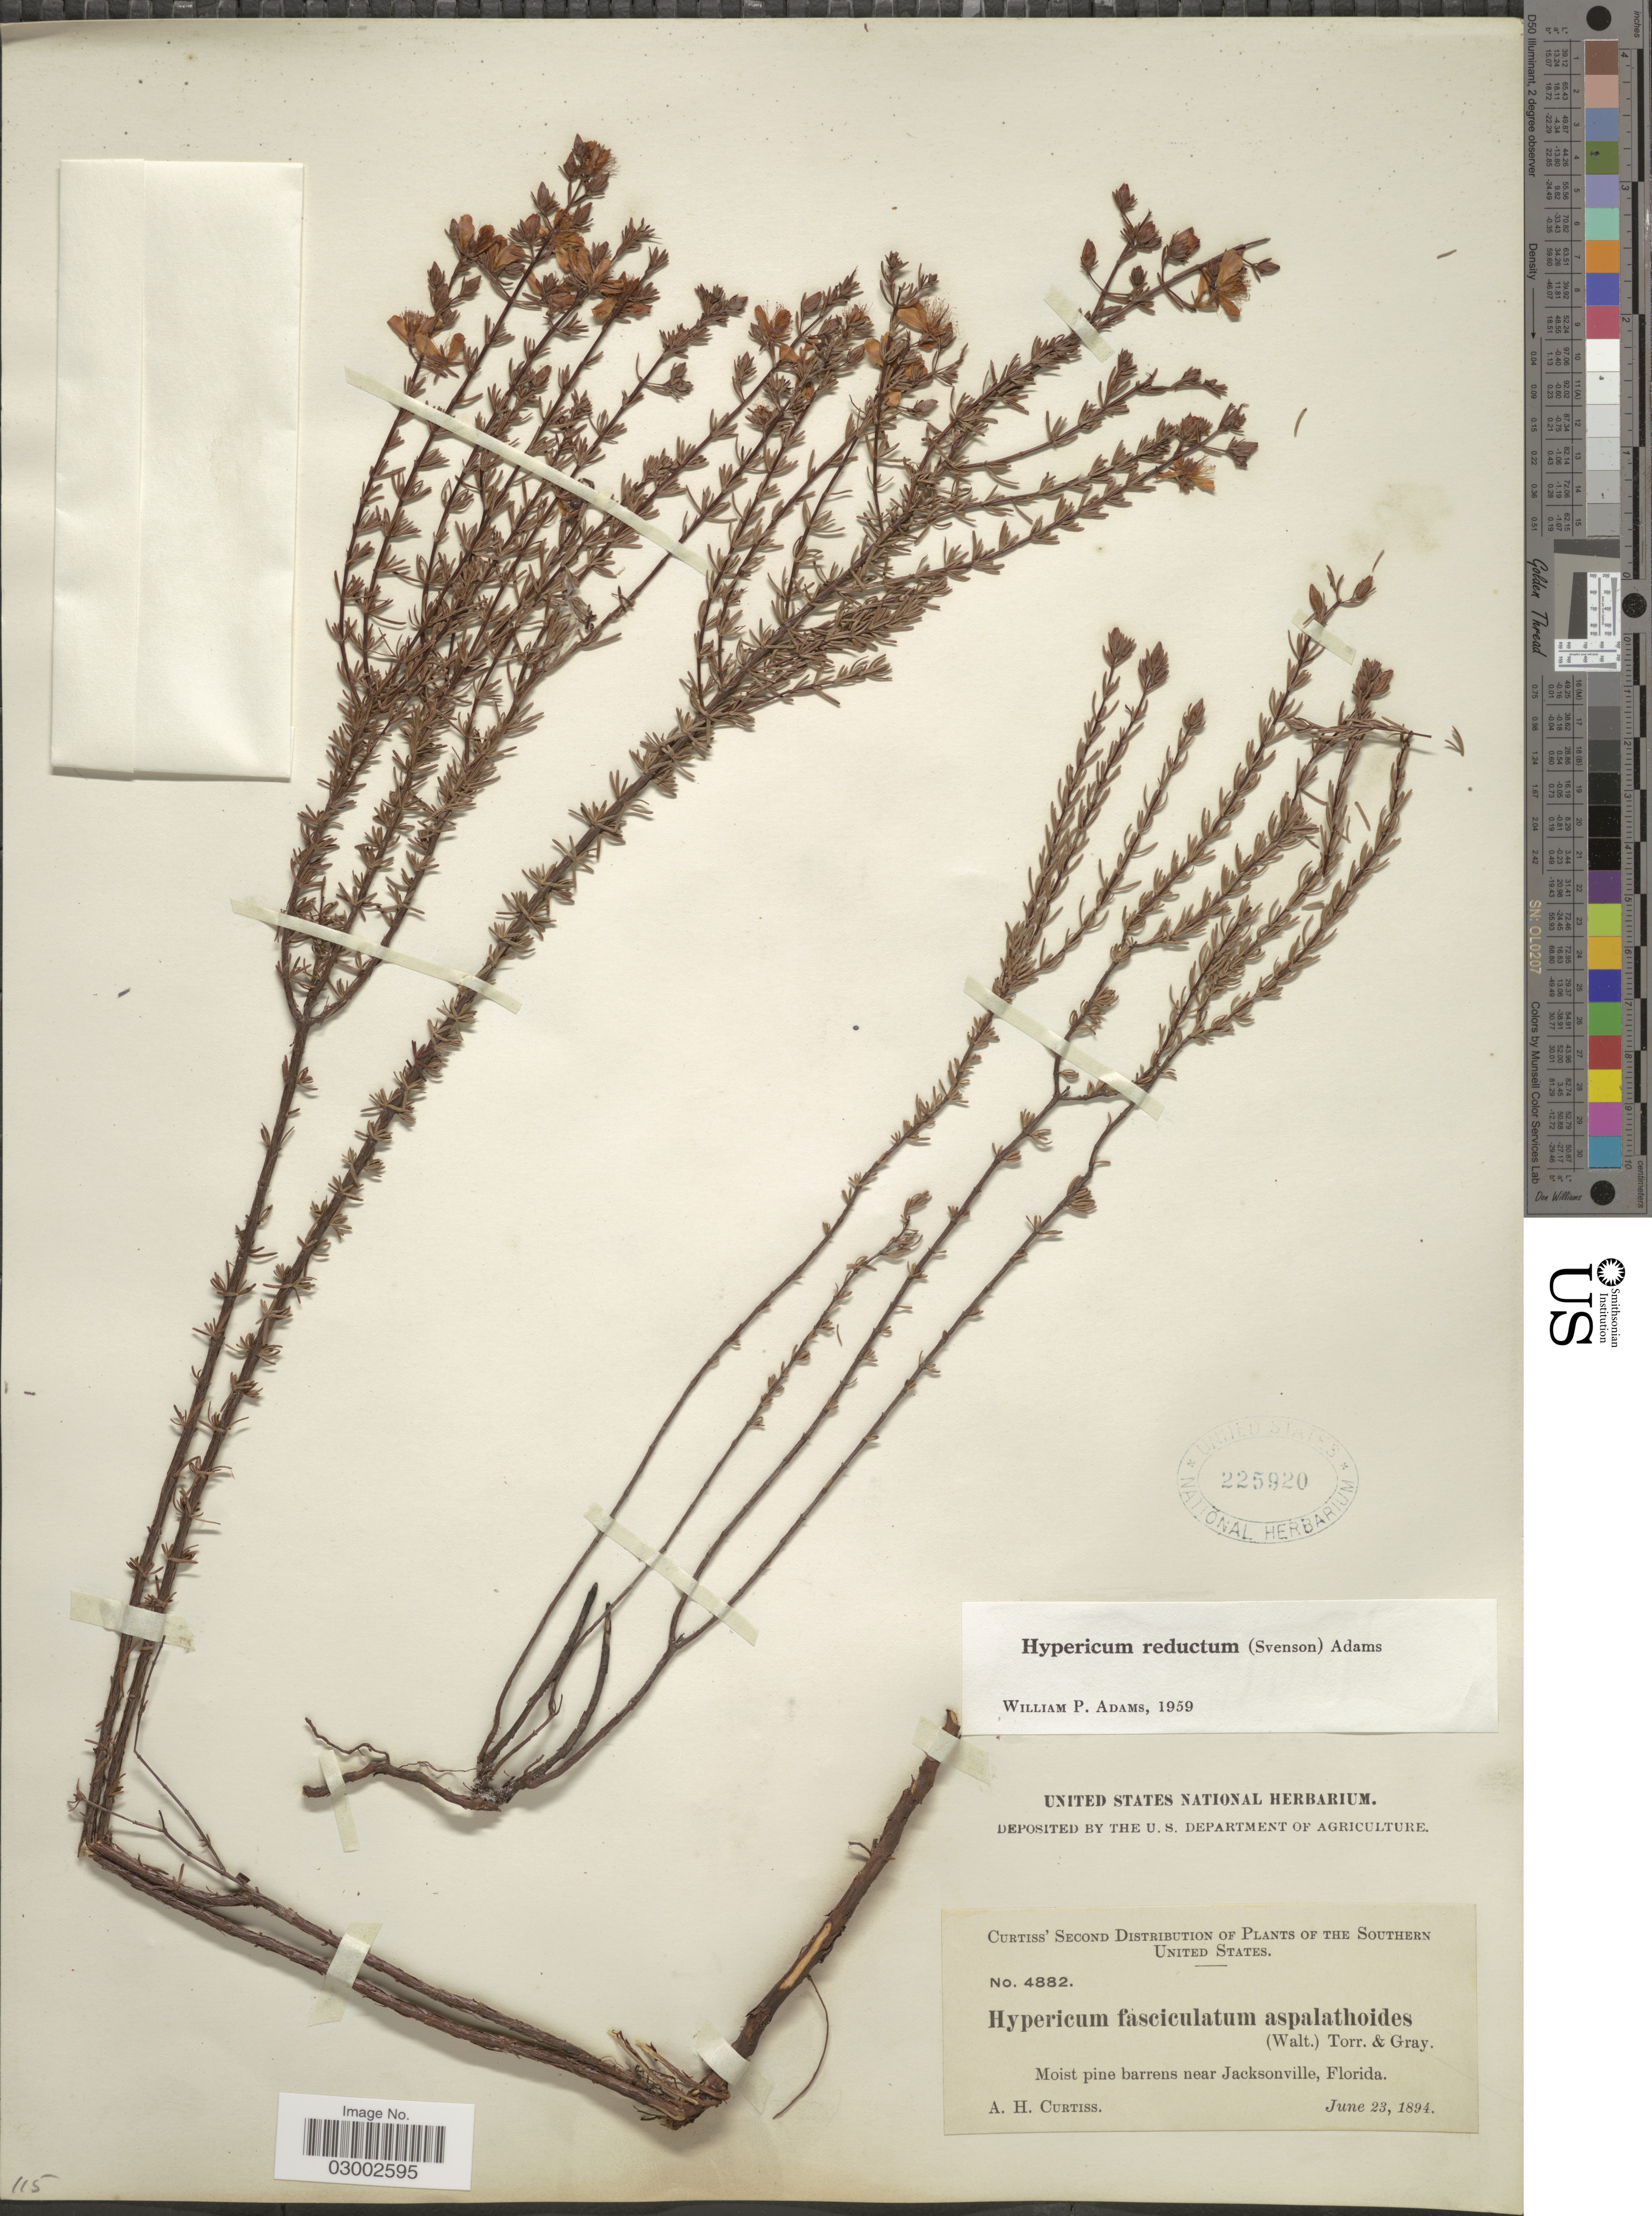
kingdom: Plantae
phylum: Tracheophyta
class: Magnoliopsida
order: Malpighiales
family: Hypericaceae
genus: Hypericum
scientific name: Hypericum tenuifolium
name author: Pursh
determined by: Strong, Mark T., (BOT), Smithsonian Institution - National Museum of Natural History (UNITED STATES)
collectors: A. H. Curtiss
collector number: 4882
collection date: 1894-06-23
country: United States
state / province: Florida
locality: Southern United States. Near Jacksonville.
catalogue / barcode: US 225920